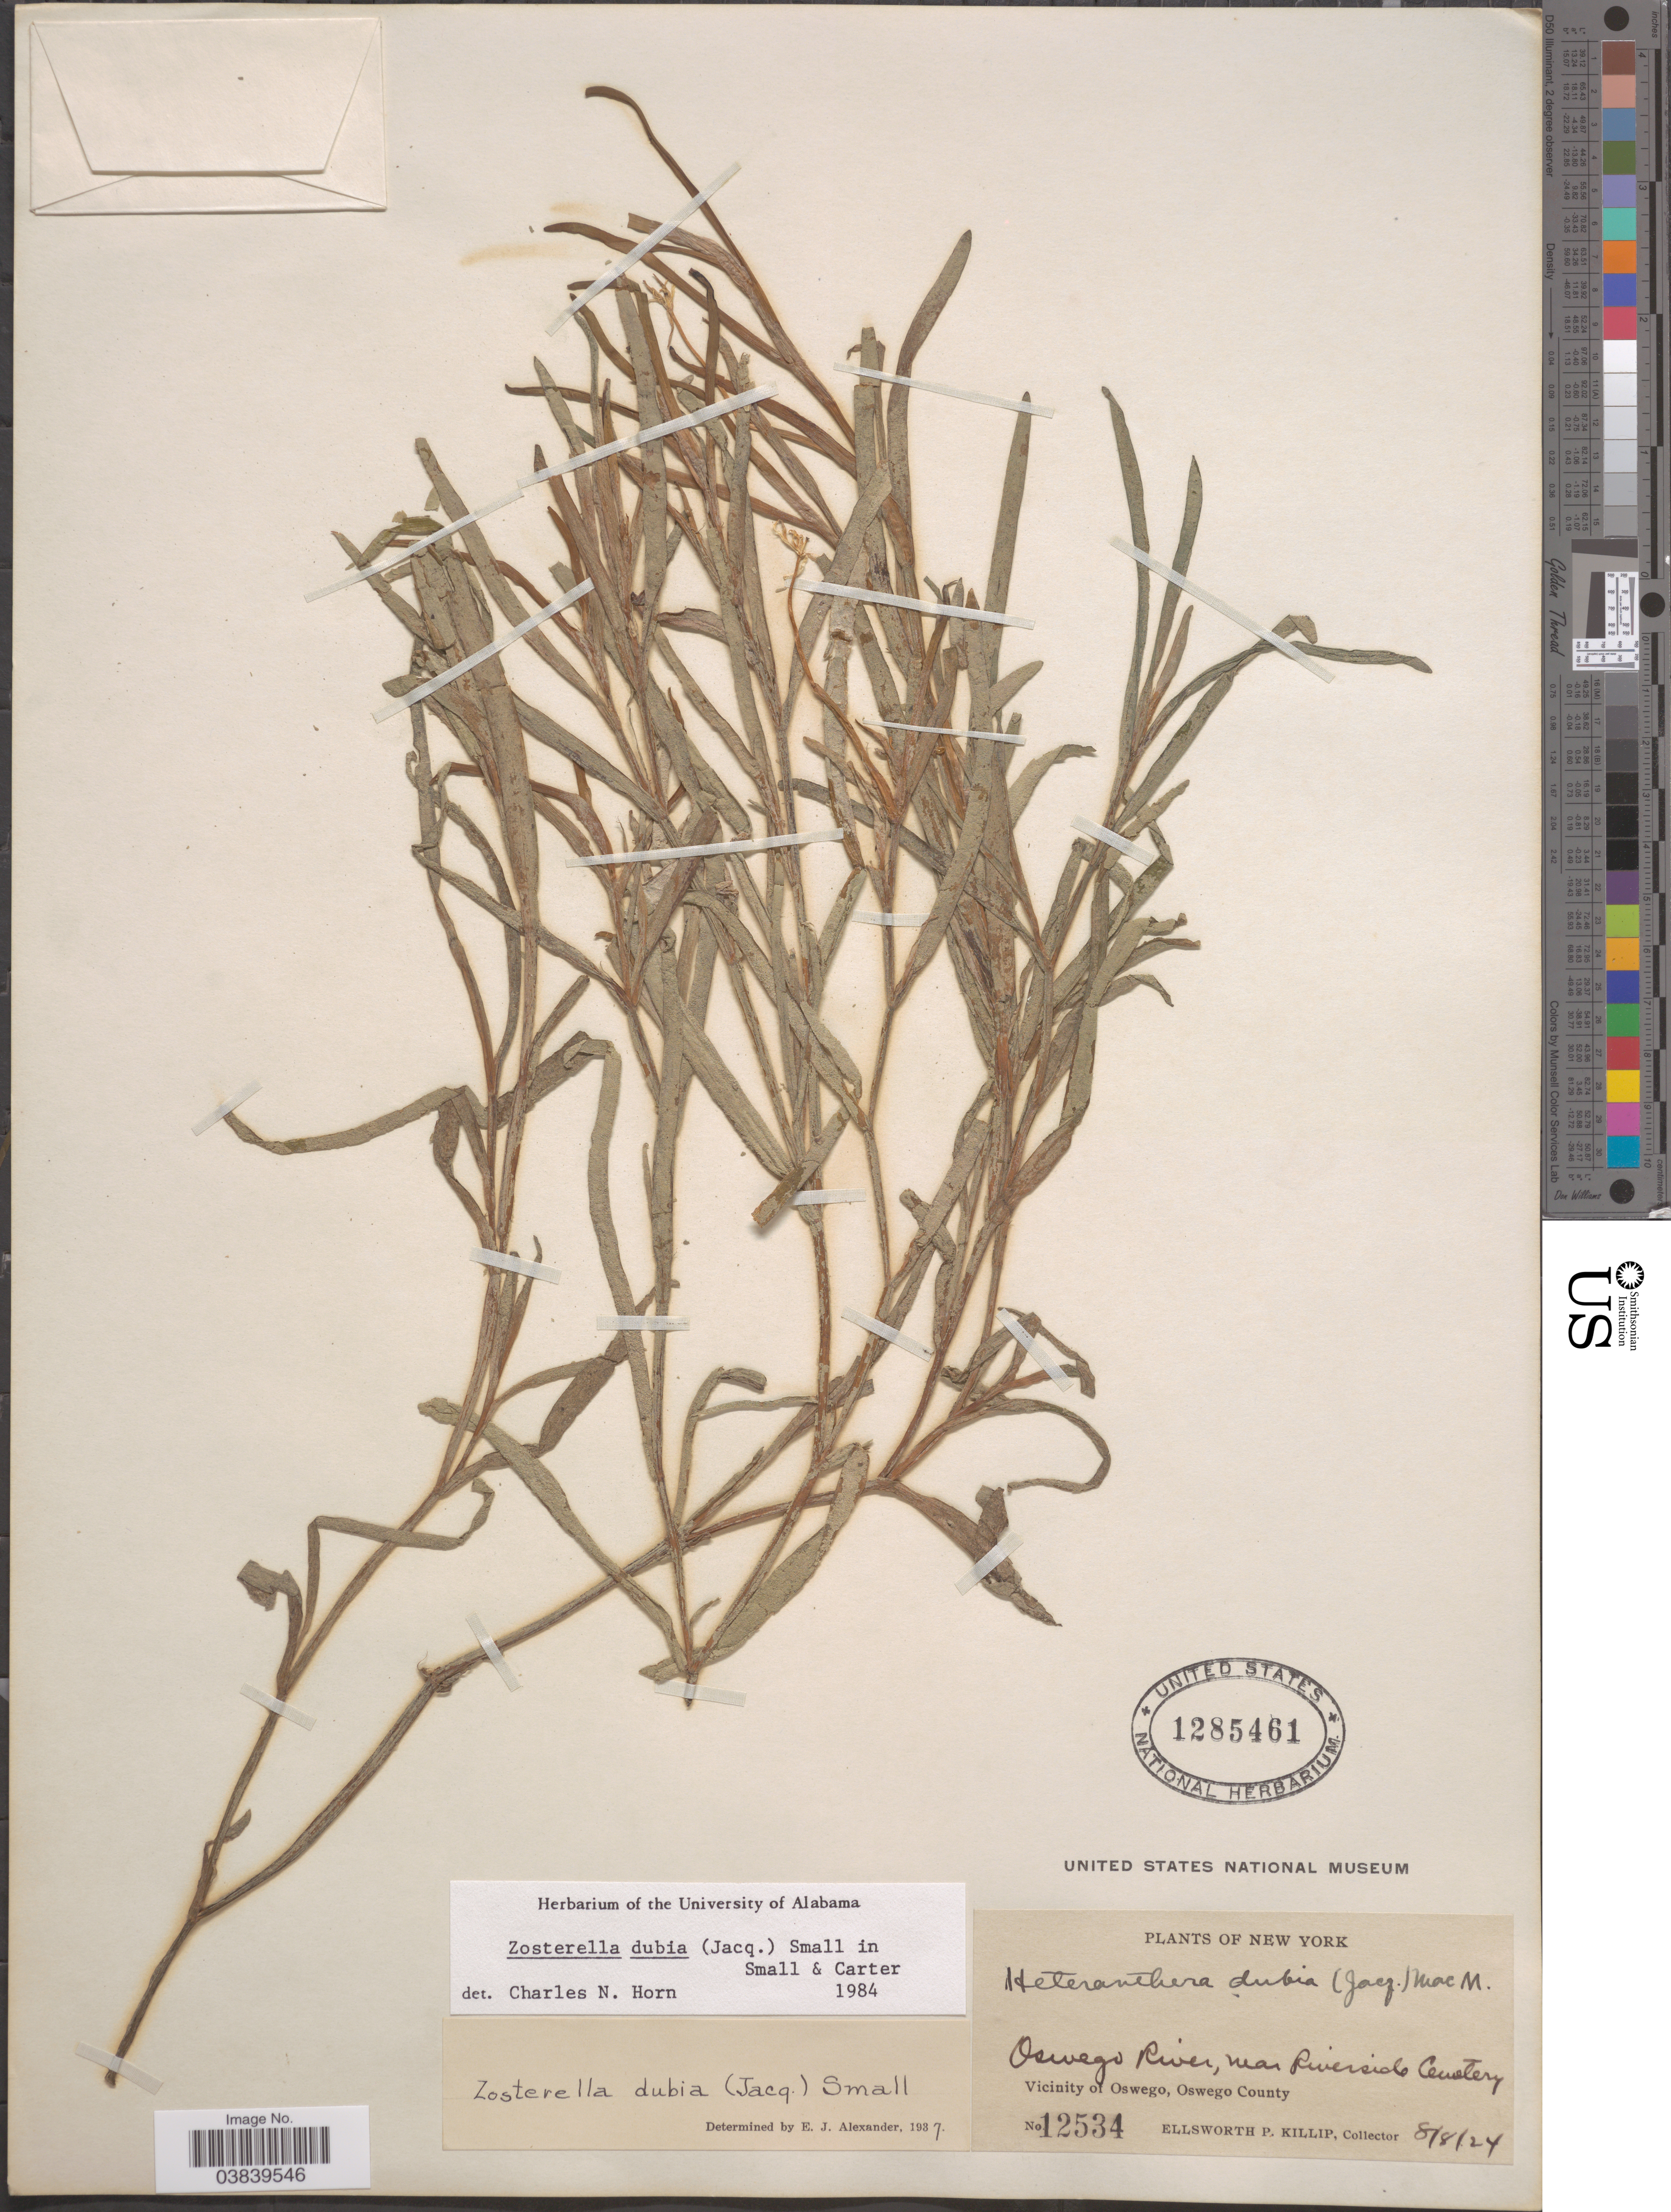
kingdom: Plantae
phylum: Tracheophyta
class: Liliopsida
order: Commelinales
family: Pontederiaceae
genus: Heteranthera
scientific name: Heteranthera dubia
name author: (Jacq.) MacMill.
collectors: E. P. Killip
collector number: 12534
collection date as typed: Transcribed d/m/y: 8/8/24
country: United States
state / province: New York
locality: Oswego River, near Riverside Cemetery. Vicinity of Oswego, Oswego County.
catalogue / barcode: US 1285461